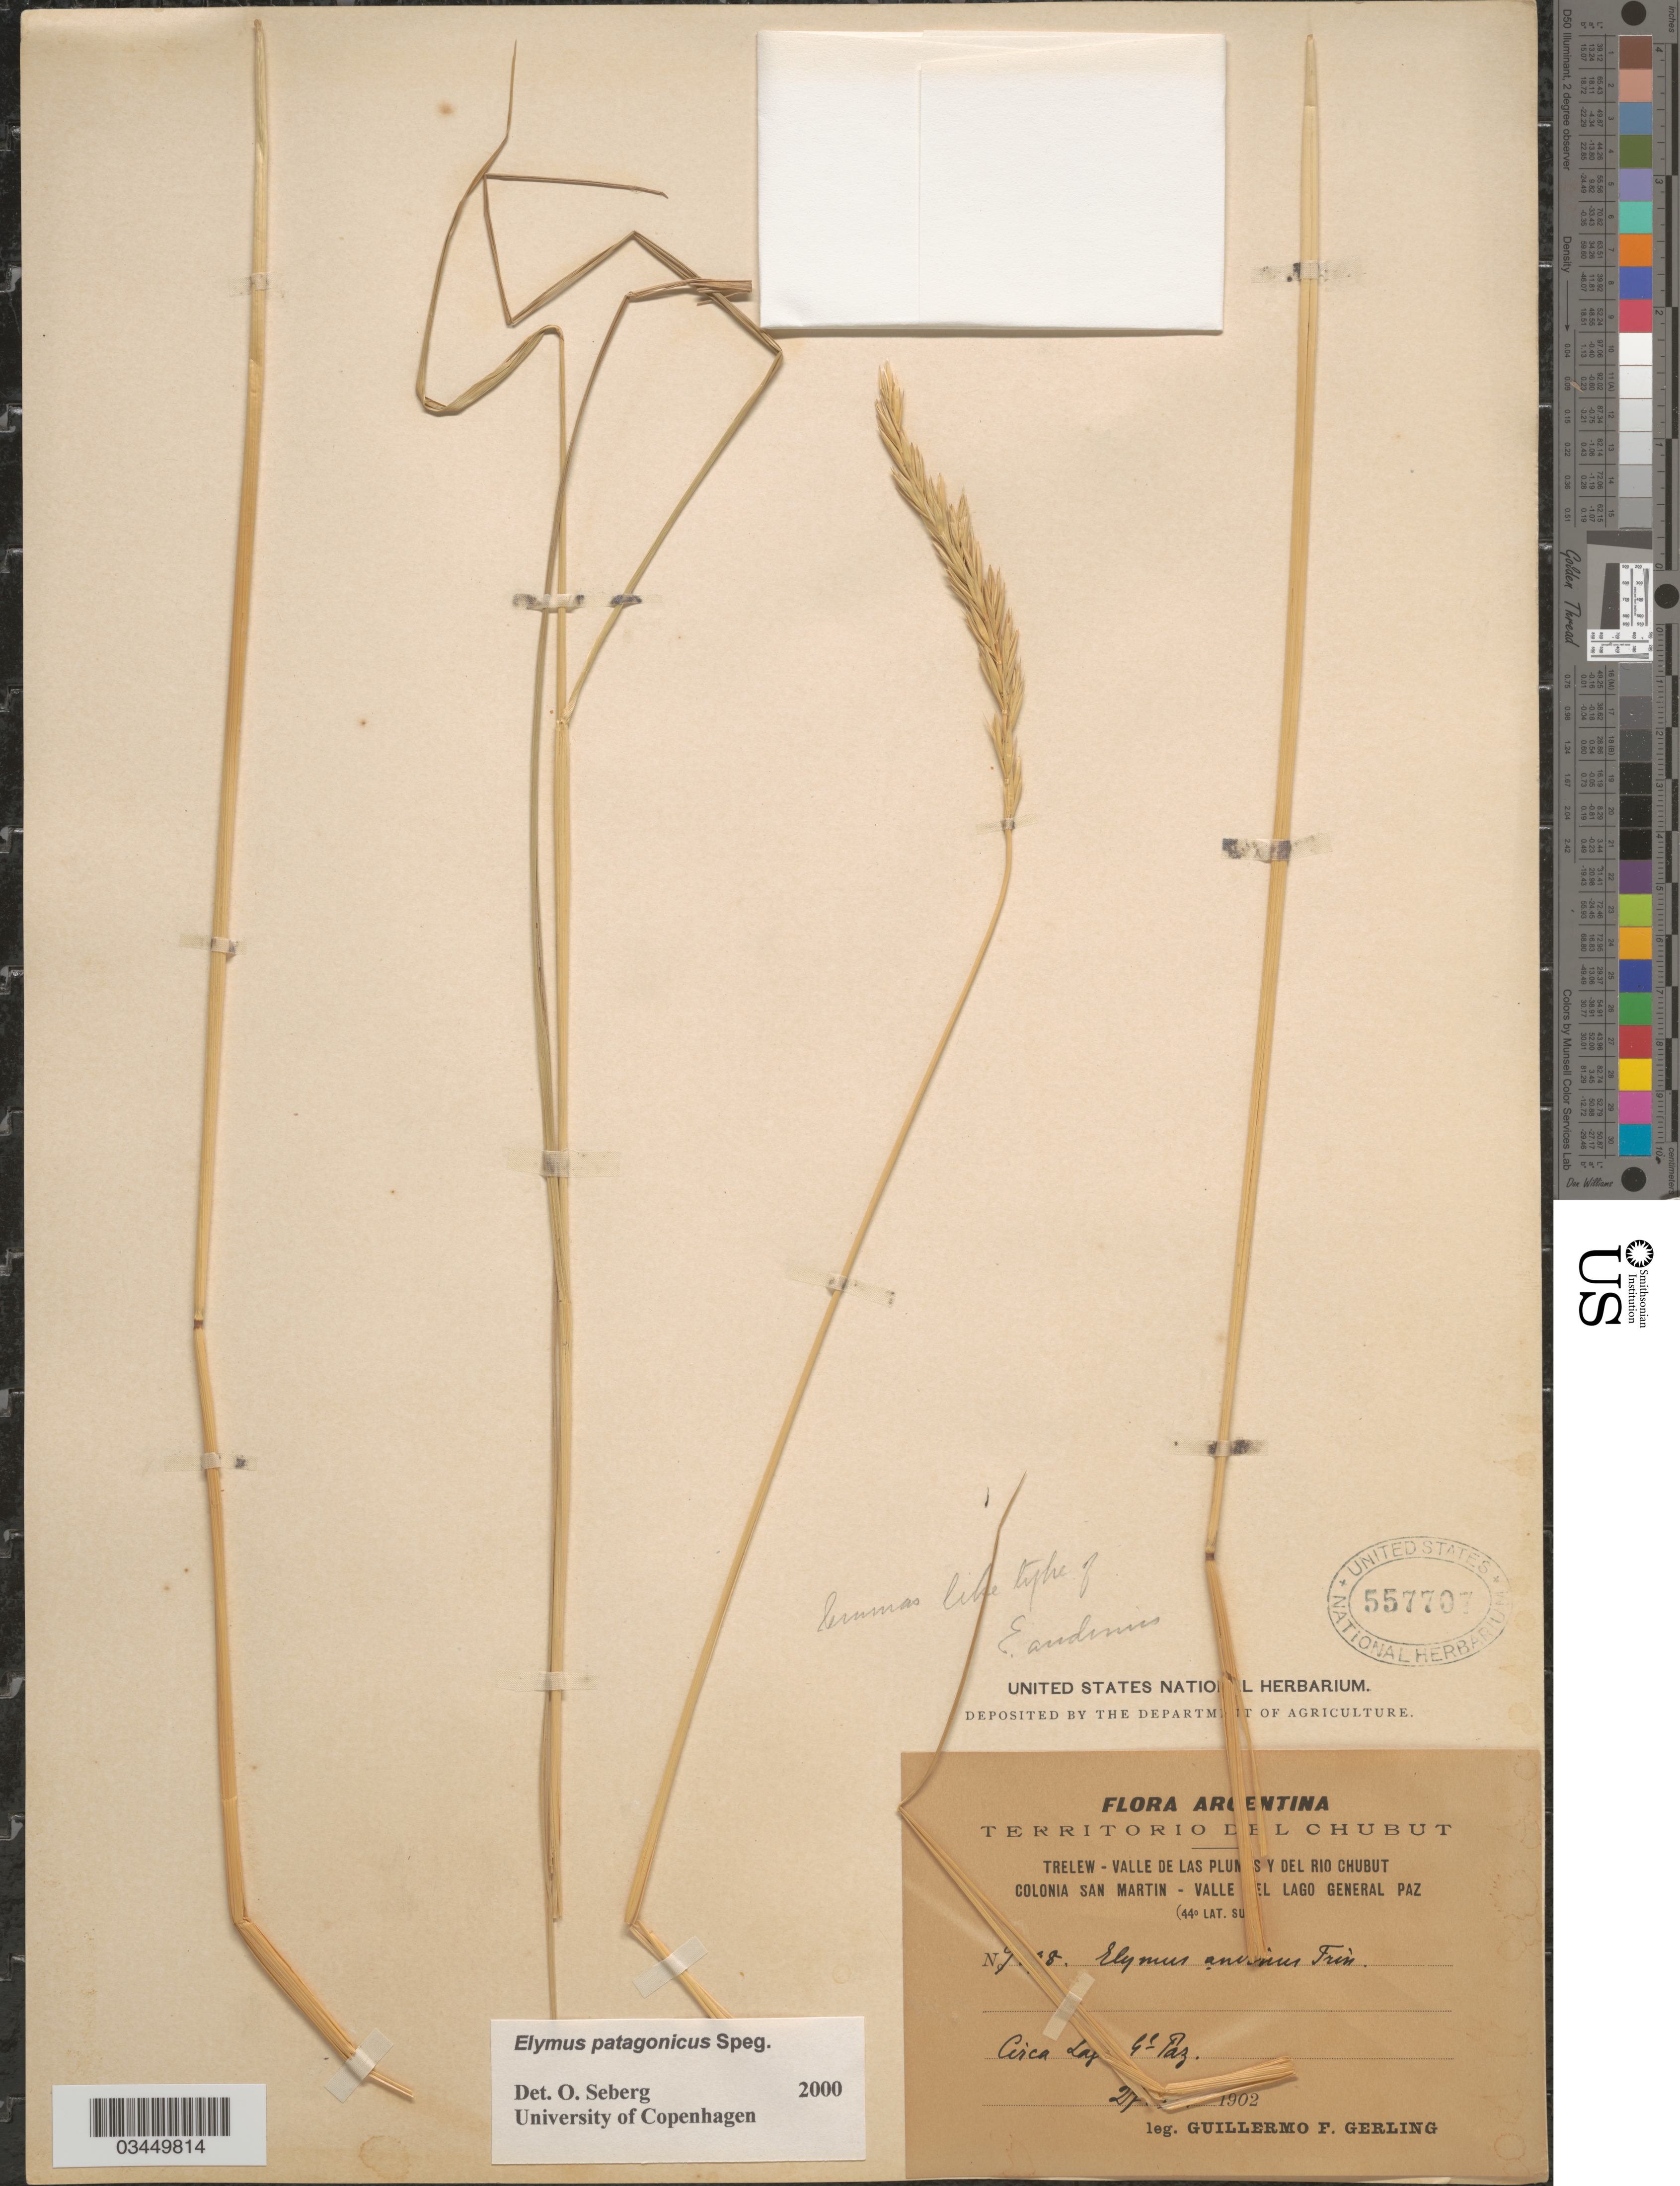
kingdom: Plantae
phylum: Tracheophyta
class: Liliopsida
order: Poales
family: Poaceae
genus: Elymus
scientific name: Elymus patagonicus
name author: Speg.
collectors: G. Gerling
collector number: !8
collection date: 1902-02-27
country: Argentina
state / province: Chubut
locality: Trelew - Valle de Las Plumas y del Rio Chubut. Colonia San Martin - Valle del Lago General Paz. Circa Lago Gl Paz.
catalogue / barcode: US 557707